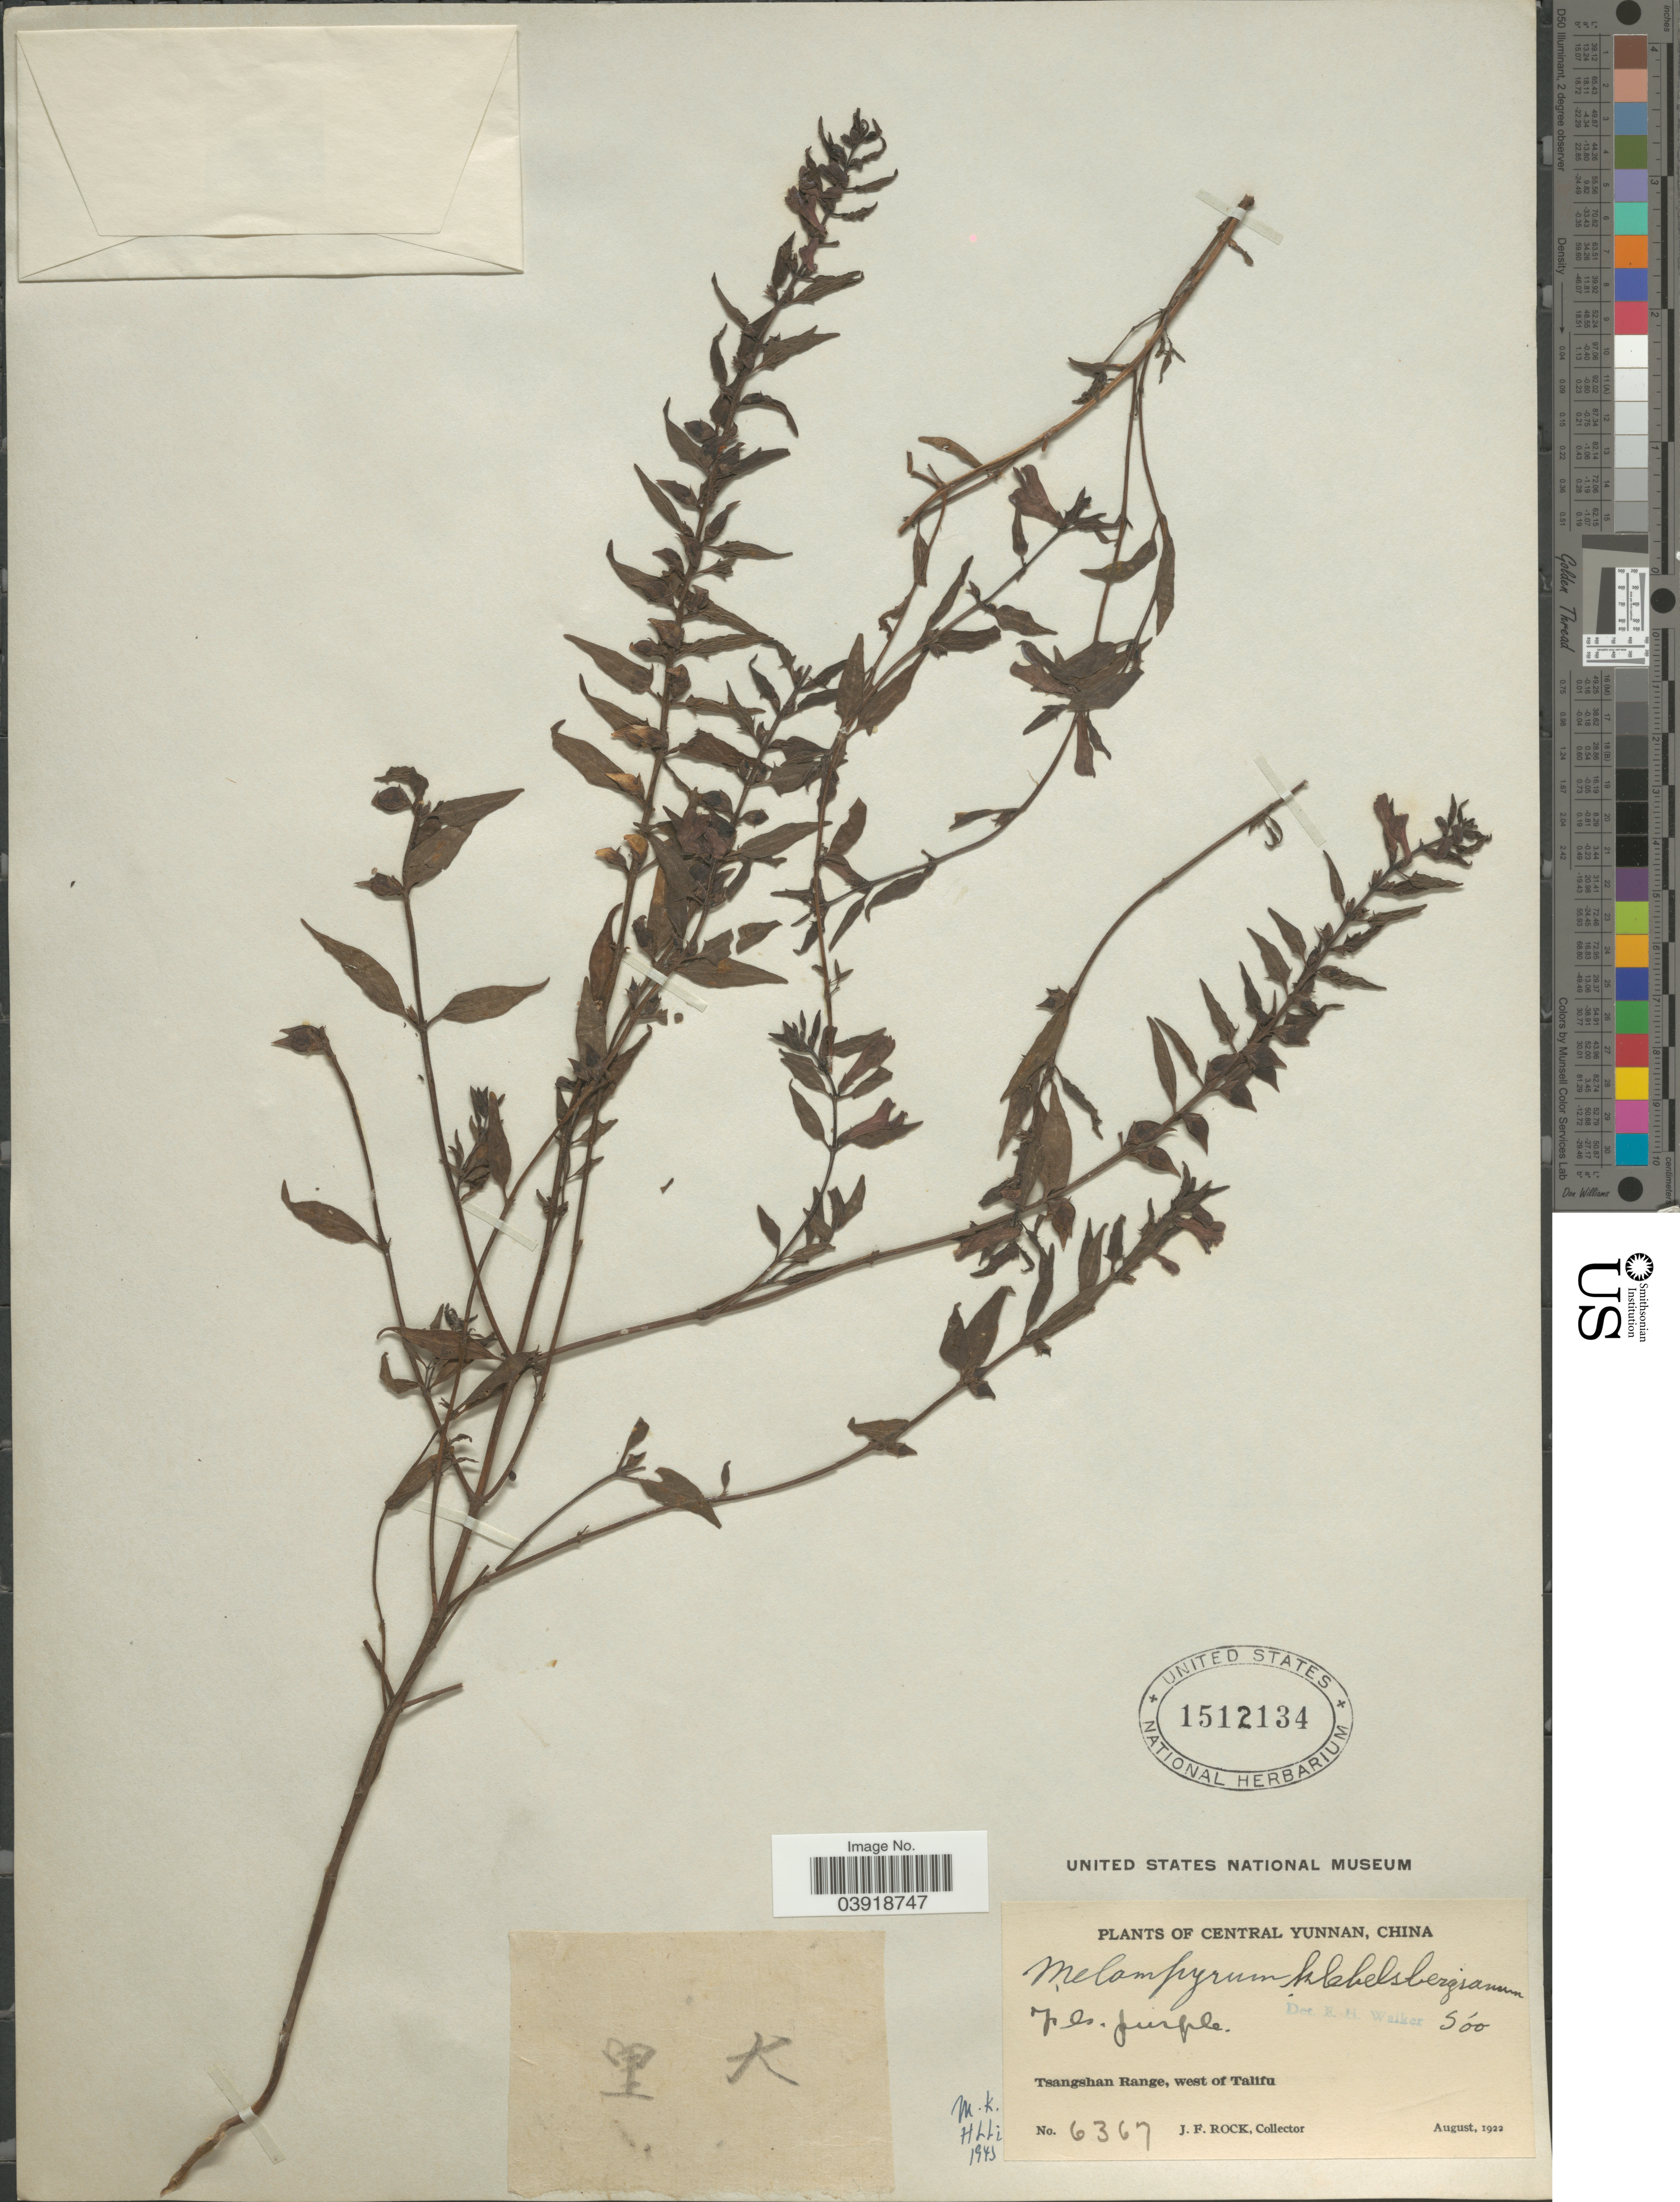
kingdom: Plantae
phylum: Tracheophyta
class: Magnoliopsida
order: Lamiales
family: Orobanchaceae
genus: Melampyrum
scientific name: Melampyrum klebelsbergianum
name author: Soó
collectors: J. Rock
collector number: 6367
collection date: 1922-08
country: China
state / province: Yunnan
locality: Central Yunnan. Tsangshan Range, west of Talifu.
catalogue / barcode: US 1512134